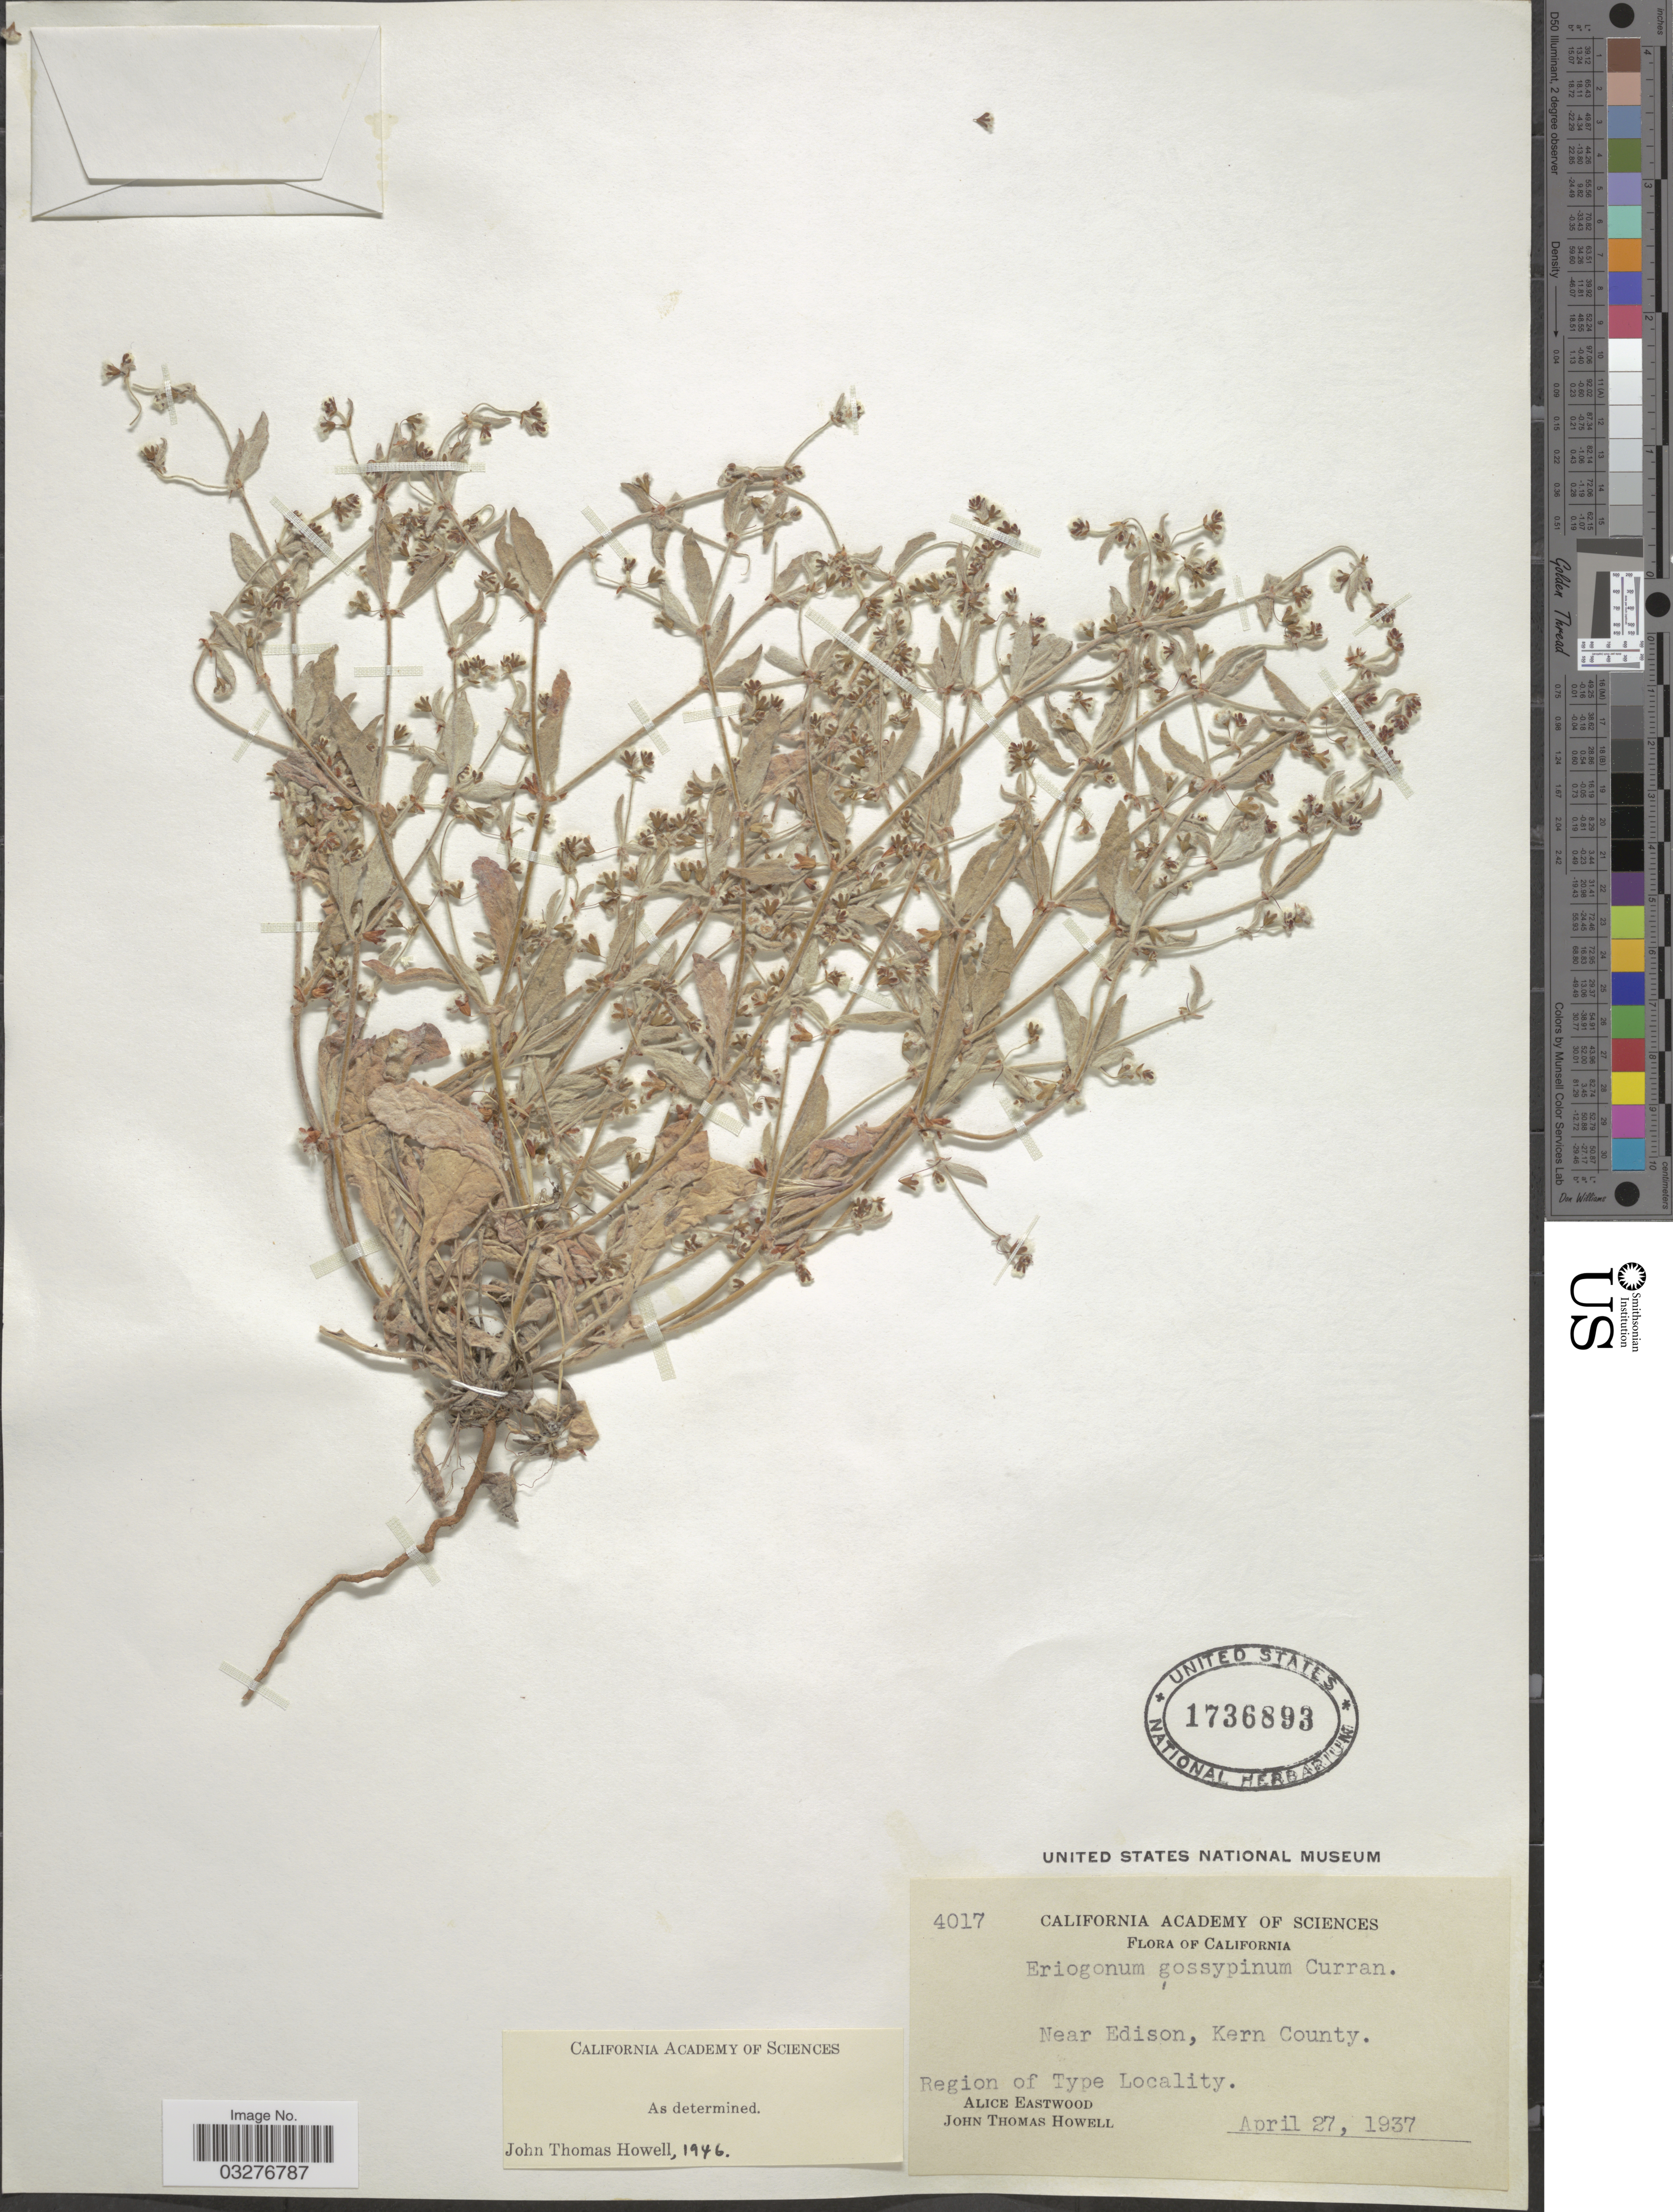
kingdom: Plantae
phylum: Tracheophyta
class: Magnoliopsida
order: Caryophyllales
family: Polygonaceae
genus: Eriogonum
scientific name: Eriogonum gossypinum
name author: Curran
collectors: A. Eastwood & J. T. Howell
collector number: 4017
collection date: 1937-04-27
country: United States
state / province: California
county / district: Kern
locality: Near Edison, Kern County.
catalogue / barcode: US 1736893